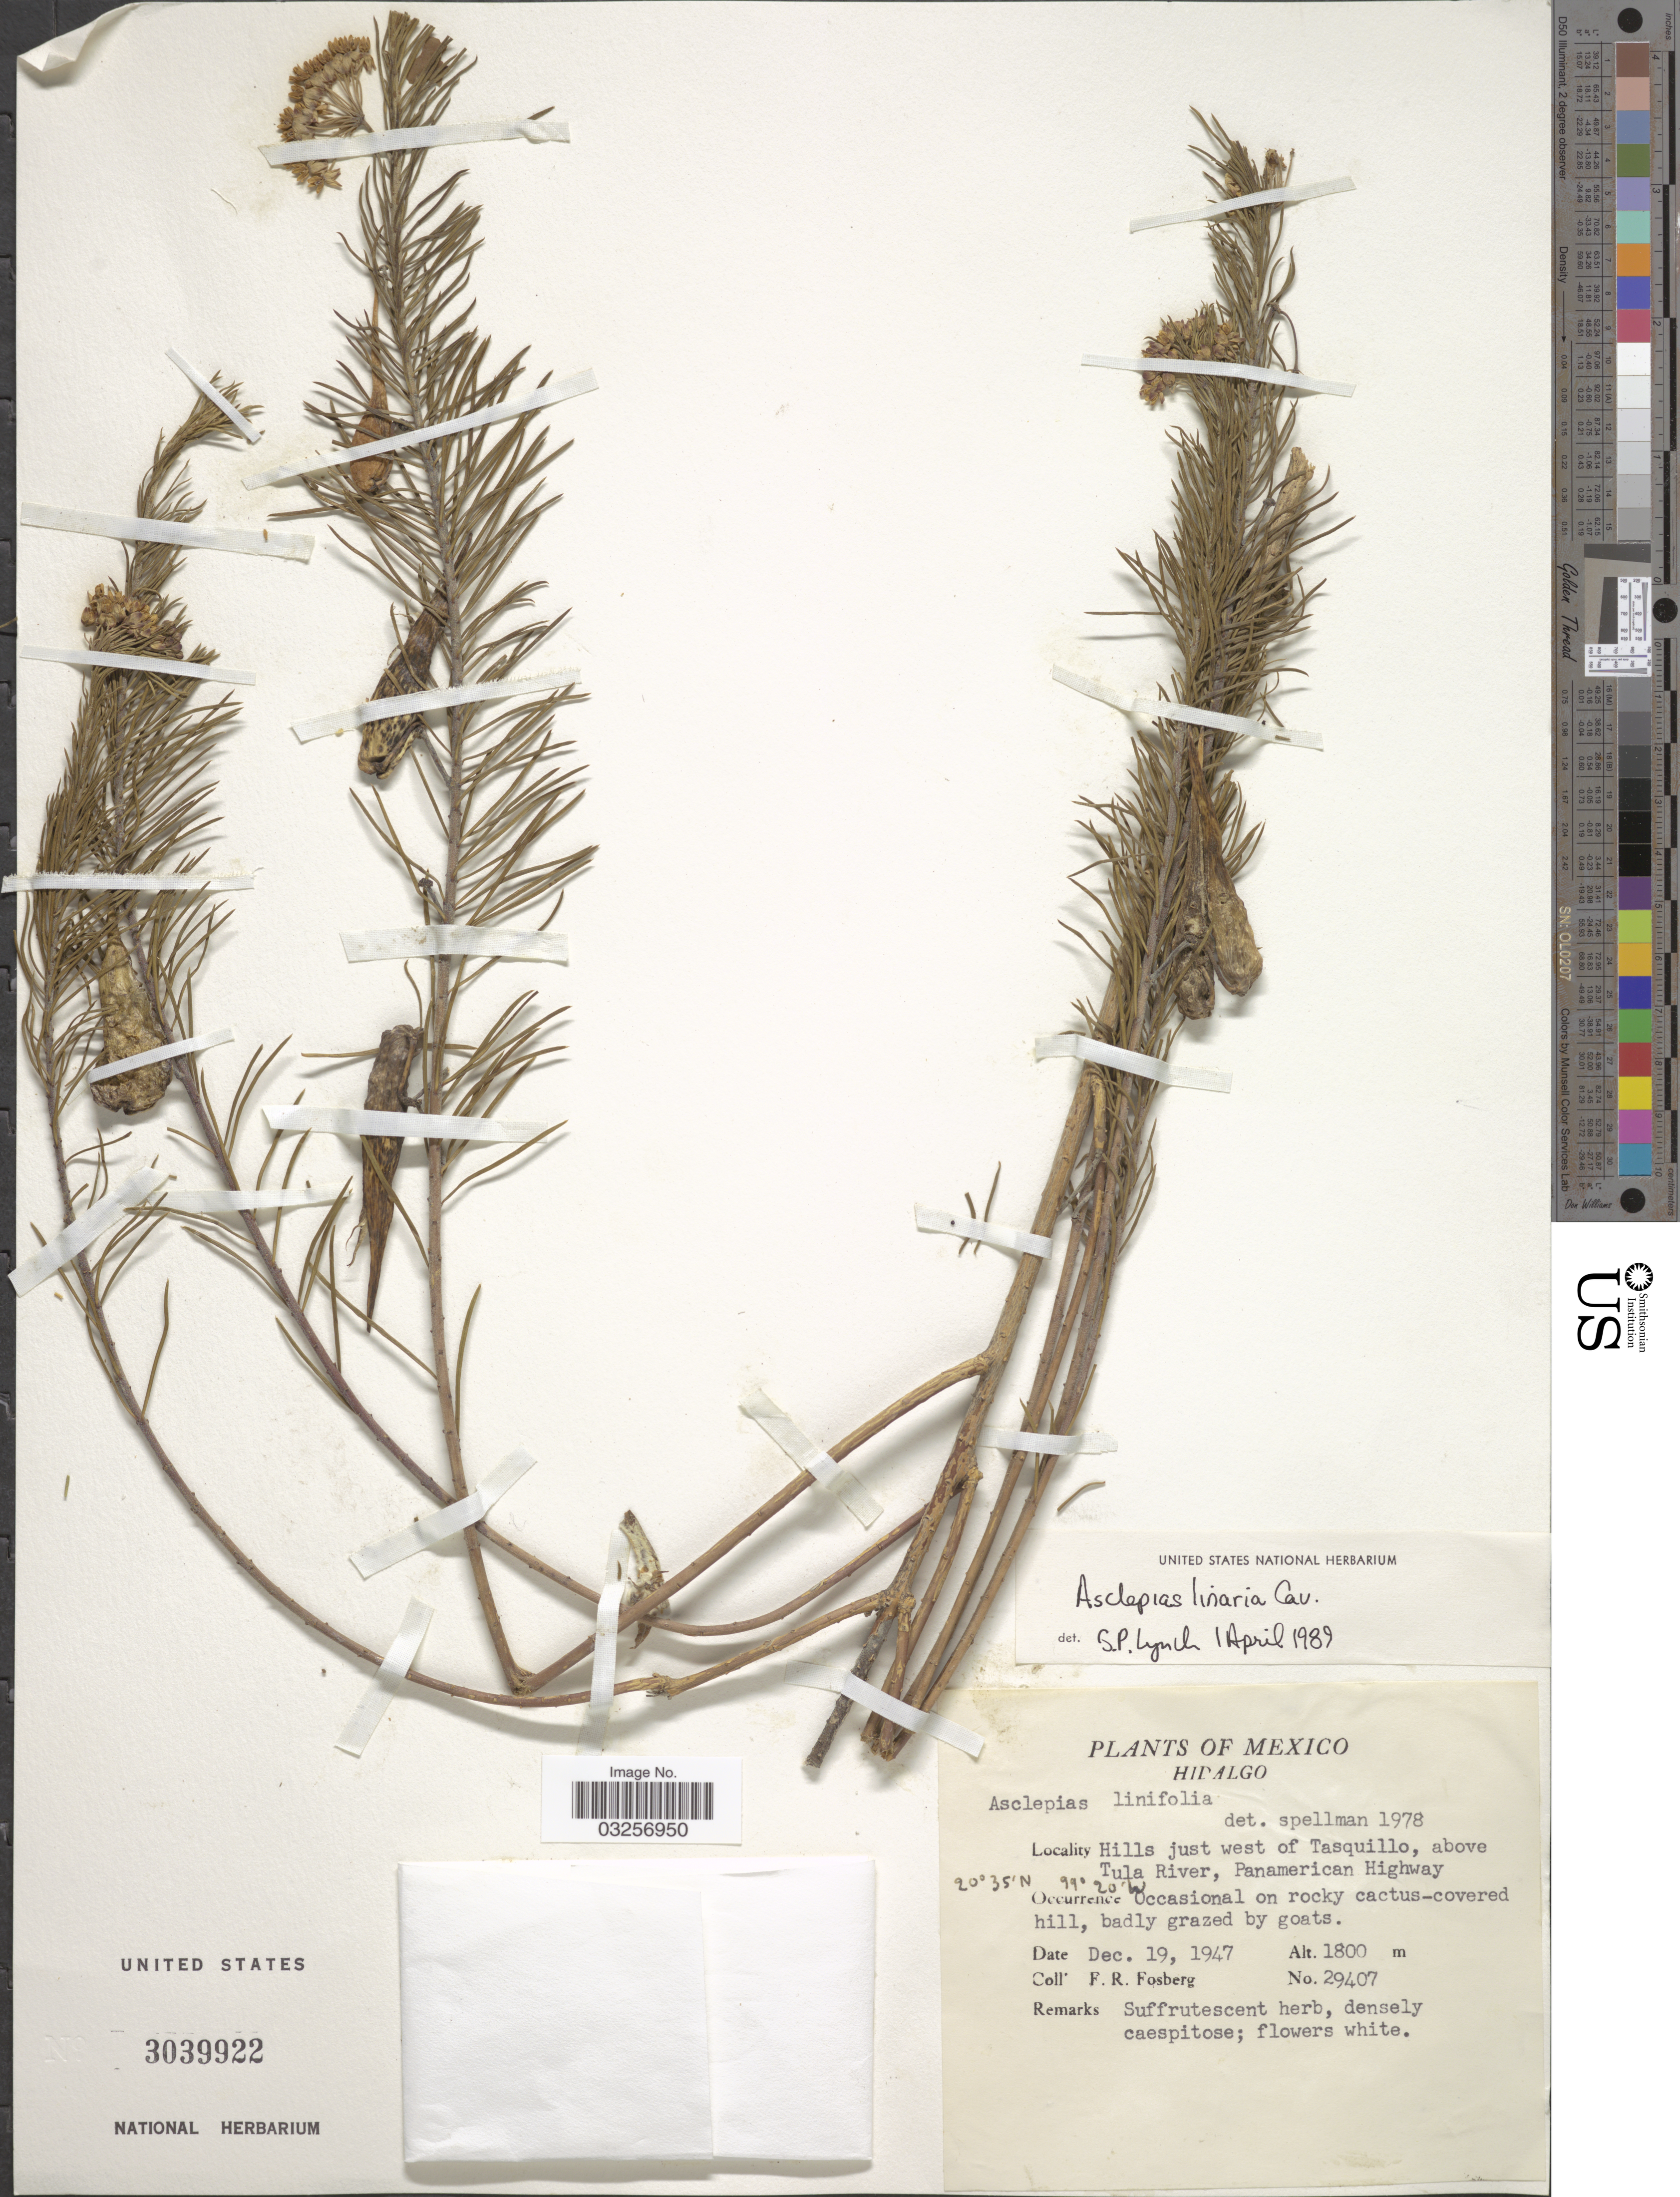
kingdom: Plantae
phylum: Tracheophyta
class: Magnoliopsida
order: Gentianales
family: Apocynaceae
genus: Asclepias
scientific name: Asclepias linaria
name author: Cav.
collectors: F. R. Fosberg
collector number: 29407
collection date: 1947-12-19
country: Mexico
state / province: Hidalgo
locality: Hills just west of Tasquillo, above Tula River, Panamerican Highway.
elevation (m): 1800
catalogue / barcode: US 3039922